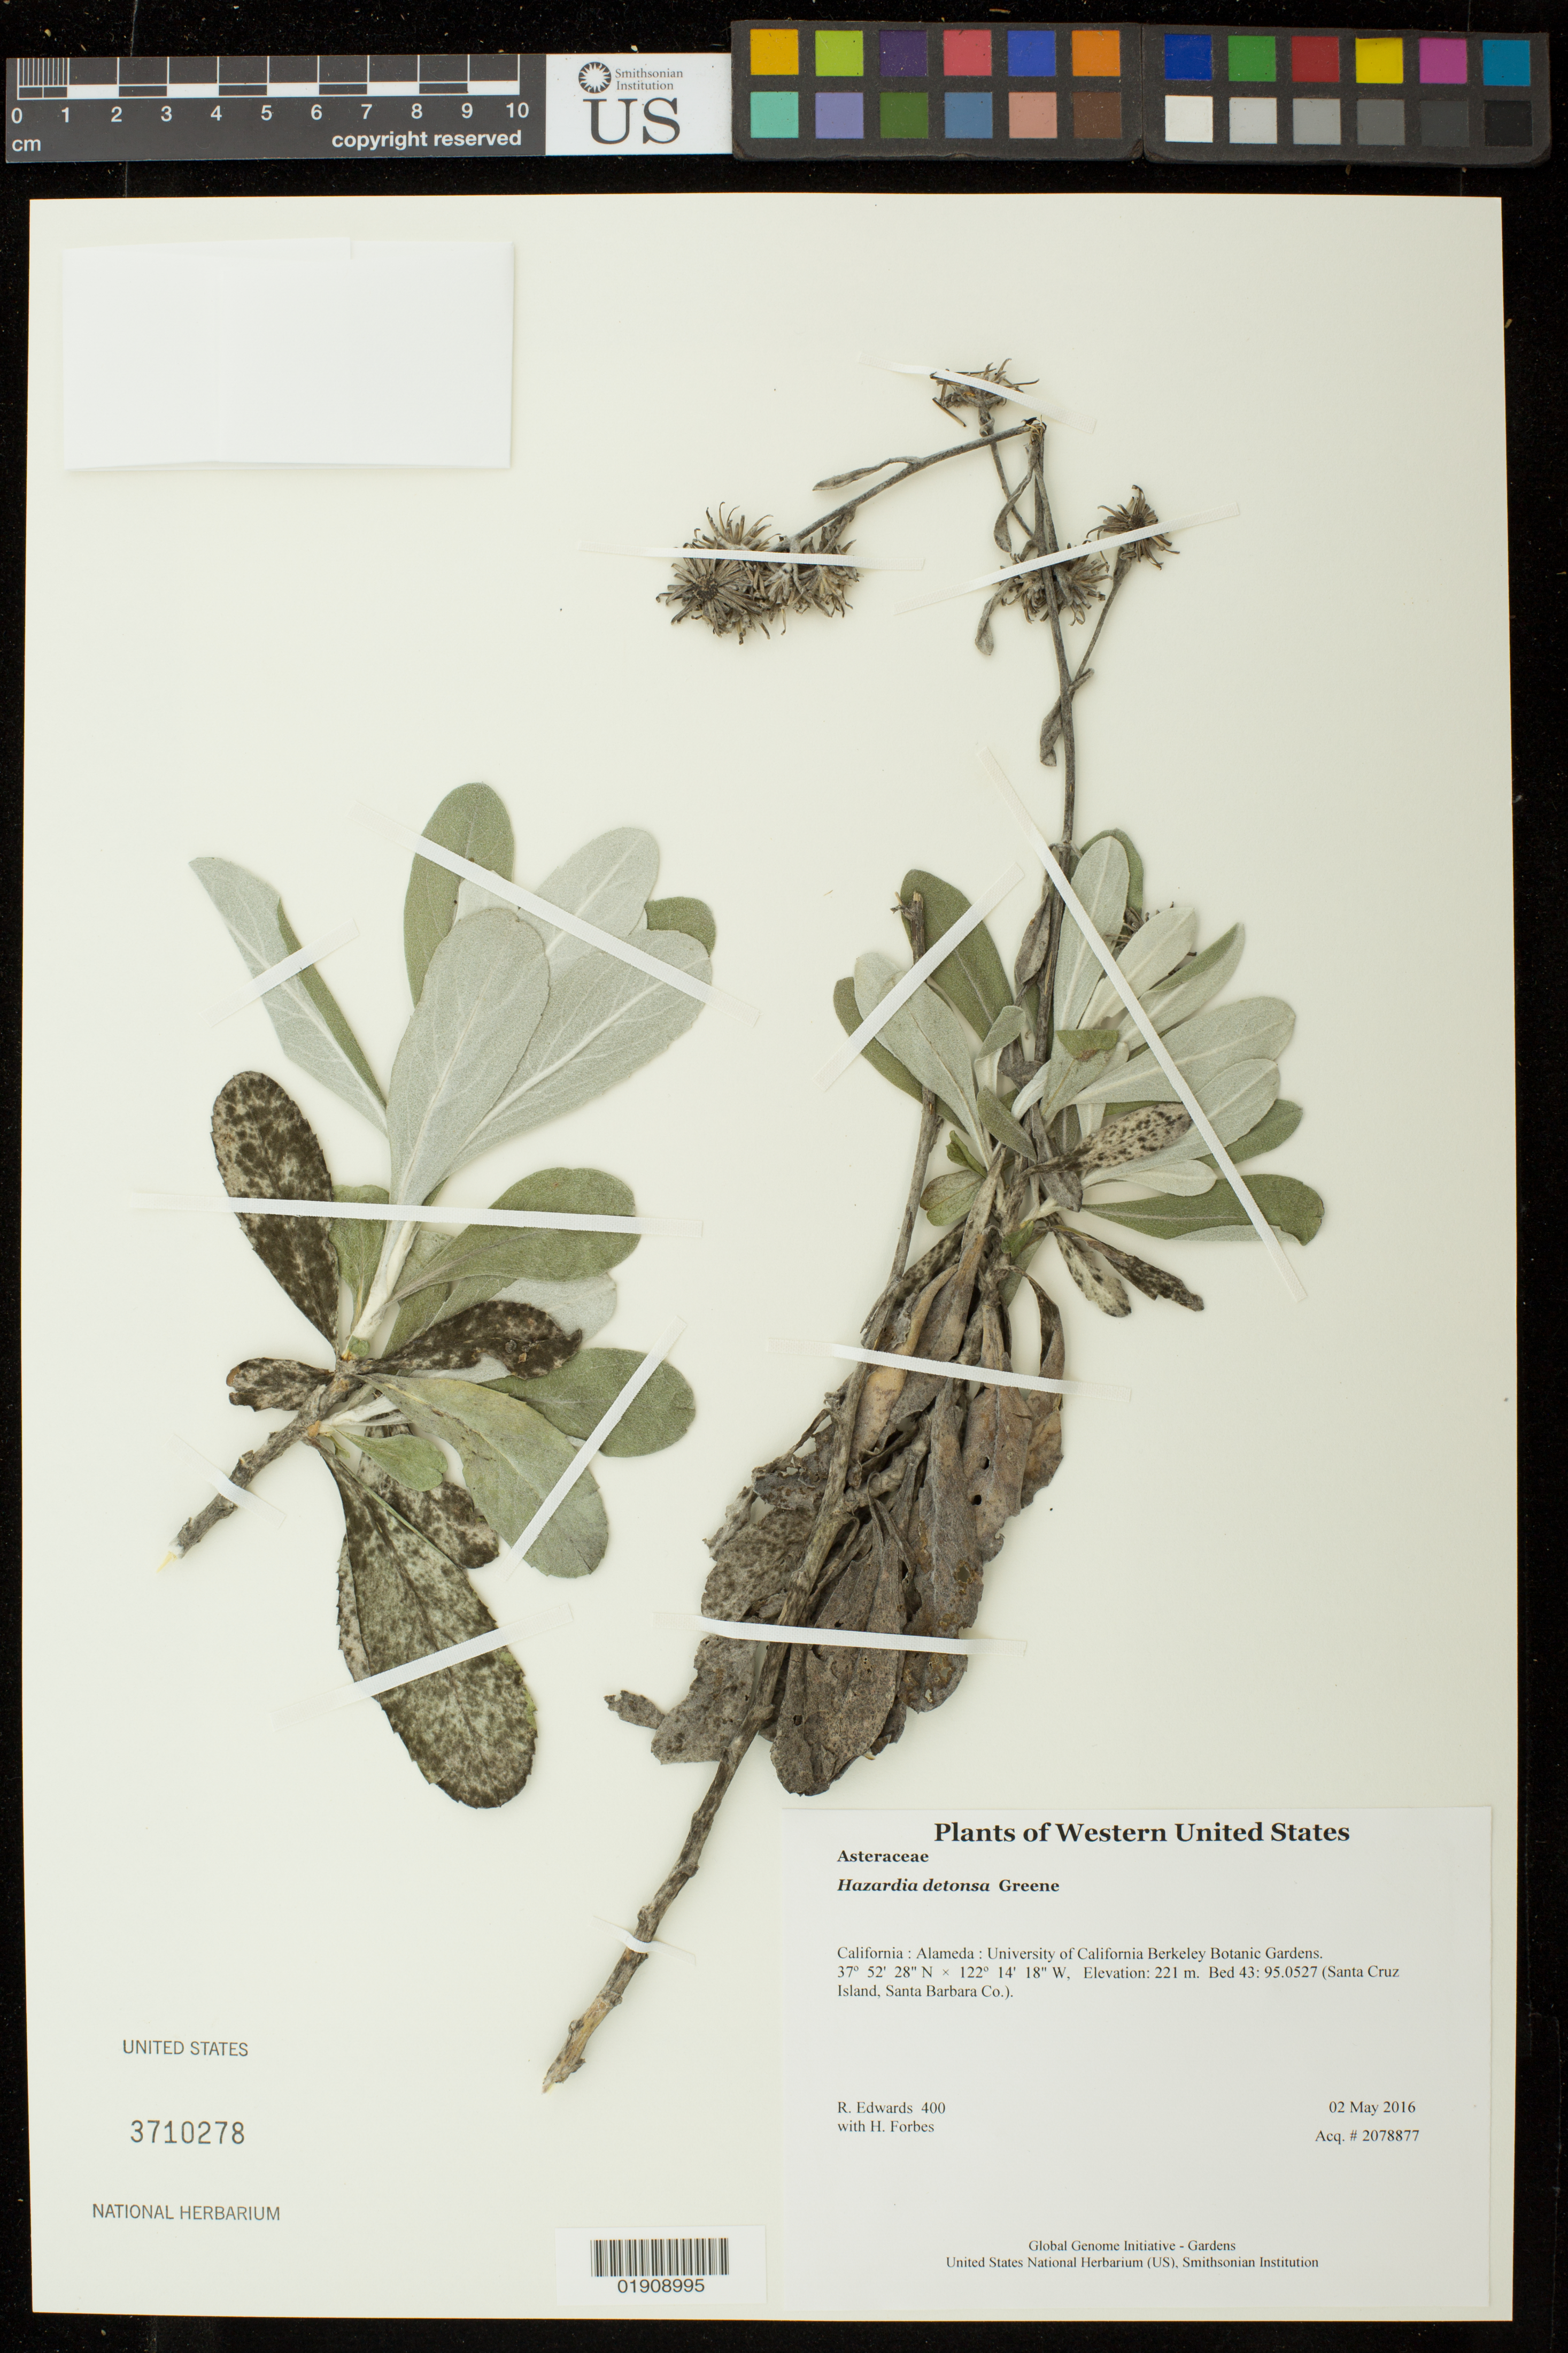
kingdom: Plantae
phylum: Tracheophyta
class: Magnoliopsida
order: Asterales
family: Asteraceae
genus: Hazardia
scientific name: Hazardia detonsa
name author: Greene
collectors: H. Forbes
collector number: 400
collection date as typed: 2 May 2016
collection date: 2016-05-02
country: United States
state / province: California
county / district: Alameda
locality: University of California Berkeley Botanic Gardens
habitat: Bed 43: 95.0527 (Santa Cruz Island, Santa Barbara Co.)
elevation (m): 221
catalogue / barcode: US 3710278